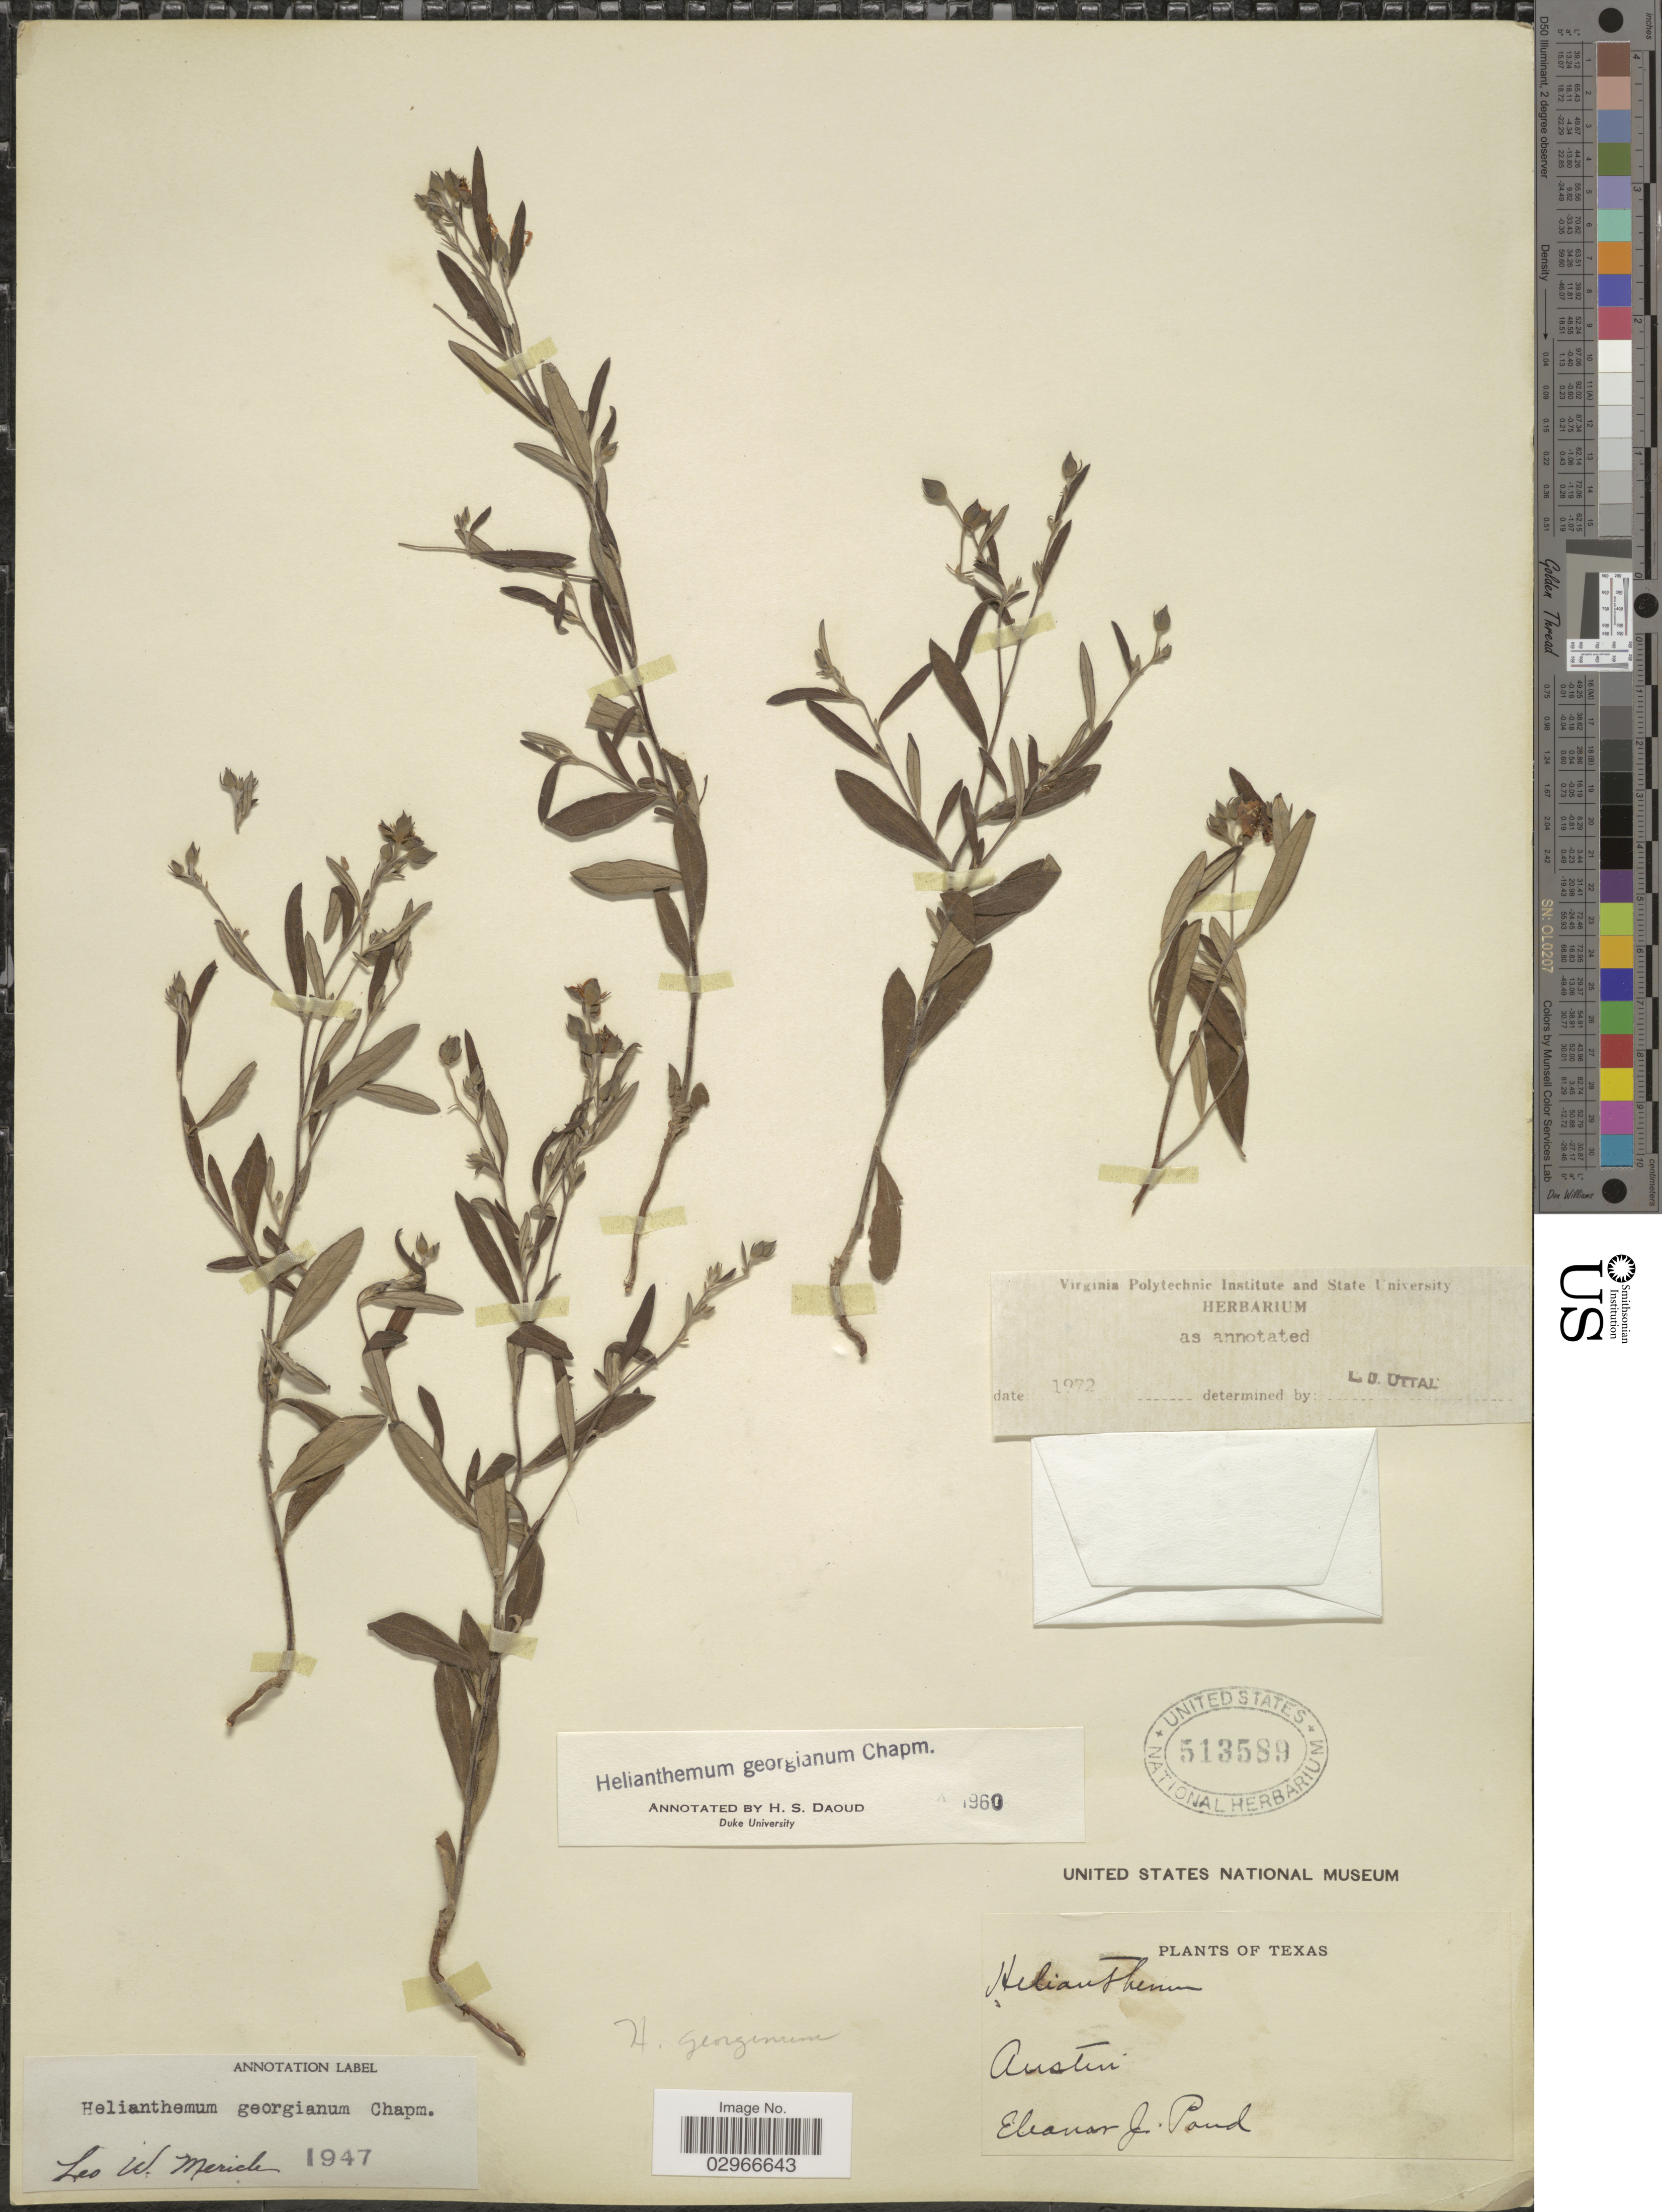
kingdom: Plantae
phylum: Tracheophyta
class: Magnoliopsida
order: Malvales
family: Cistaceae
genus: Helianthemum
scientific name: Helianthemum georgianum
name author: Chapm.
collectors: E. Pond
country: United States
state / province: Texas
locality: Austin.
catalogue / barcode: US 513589